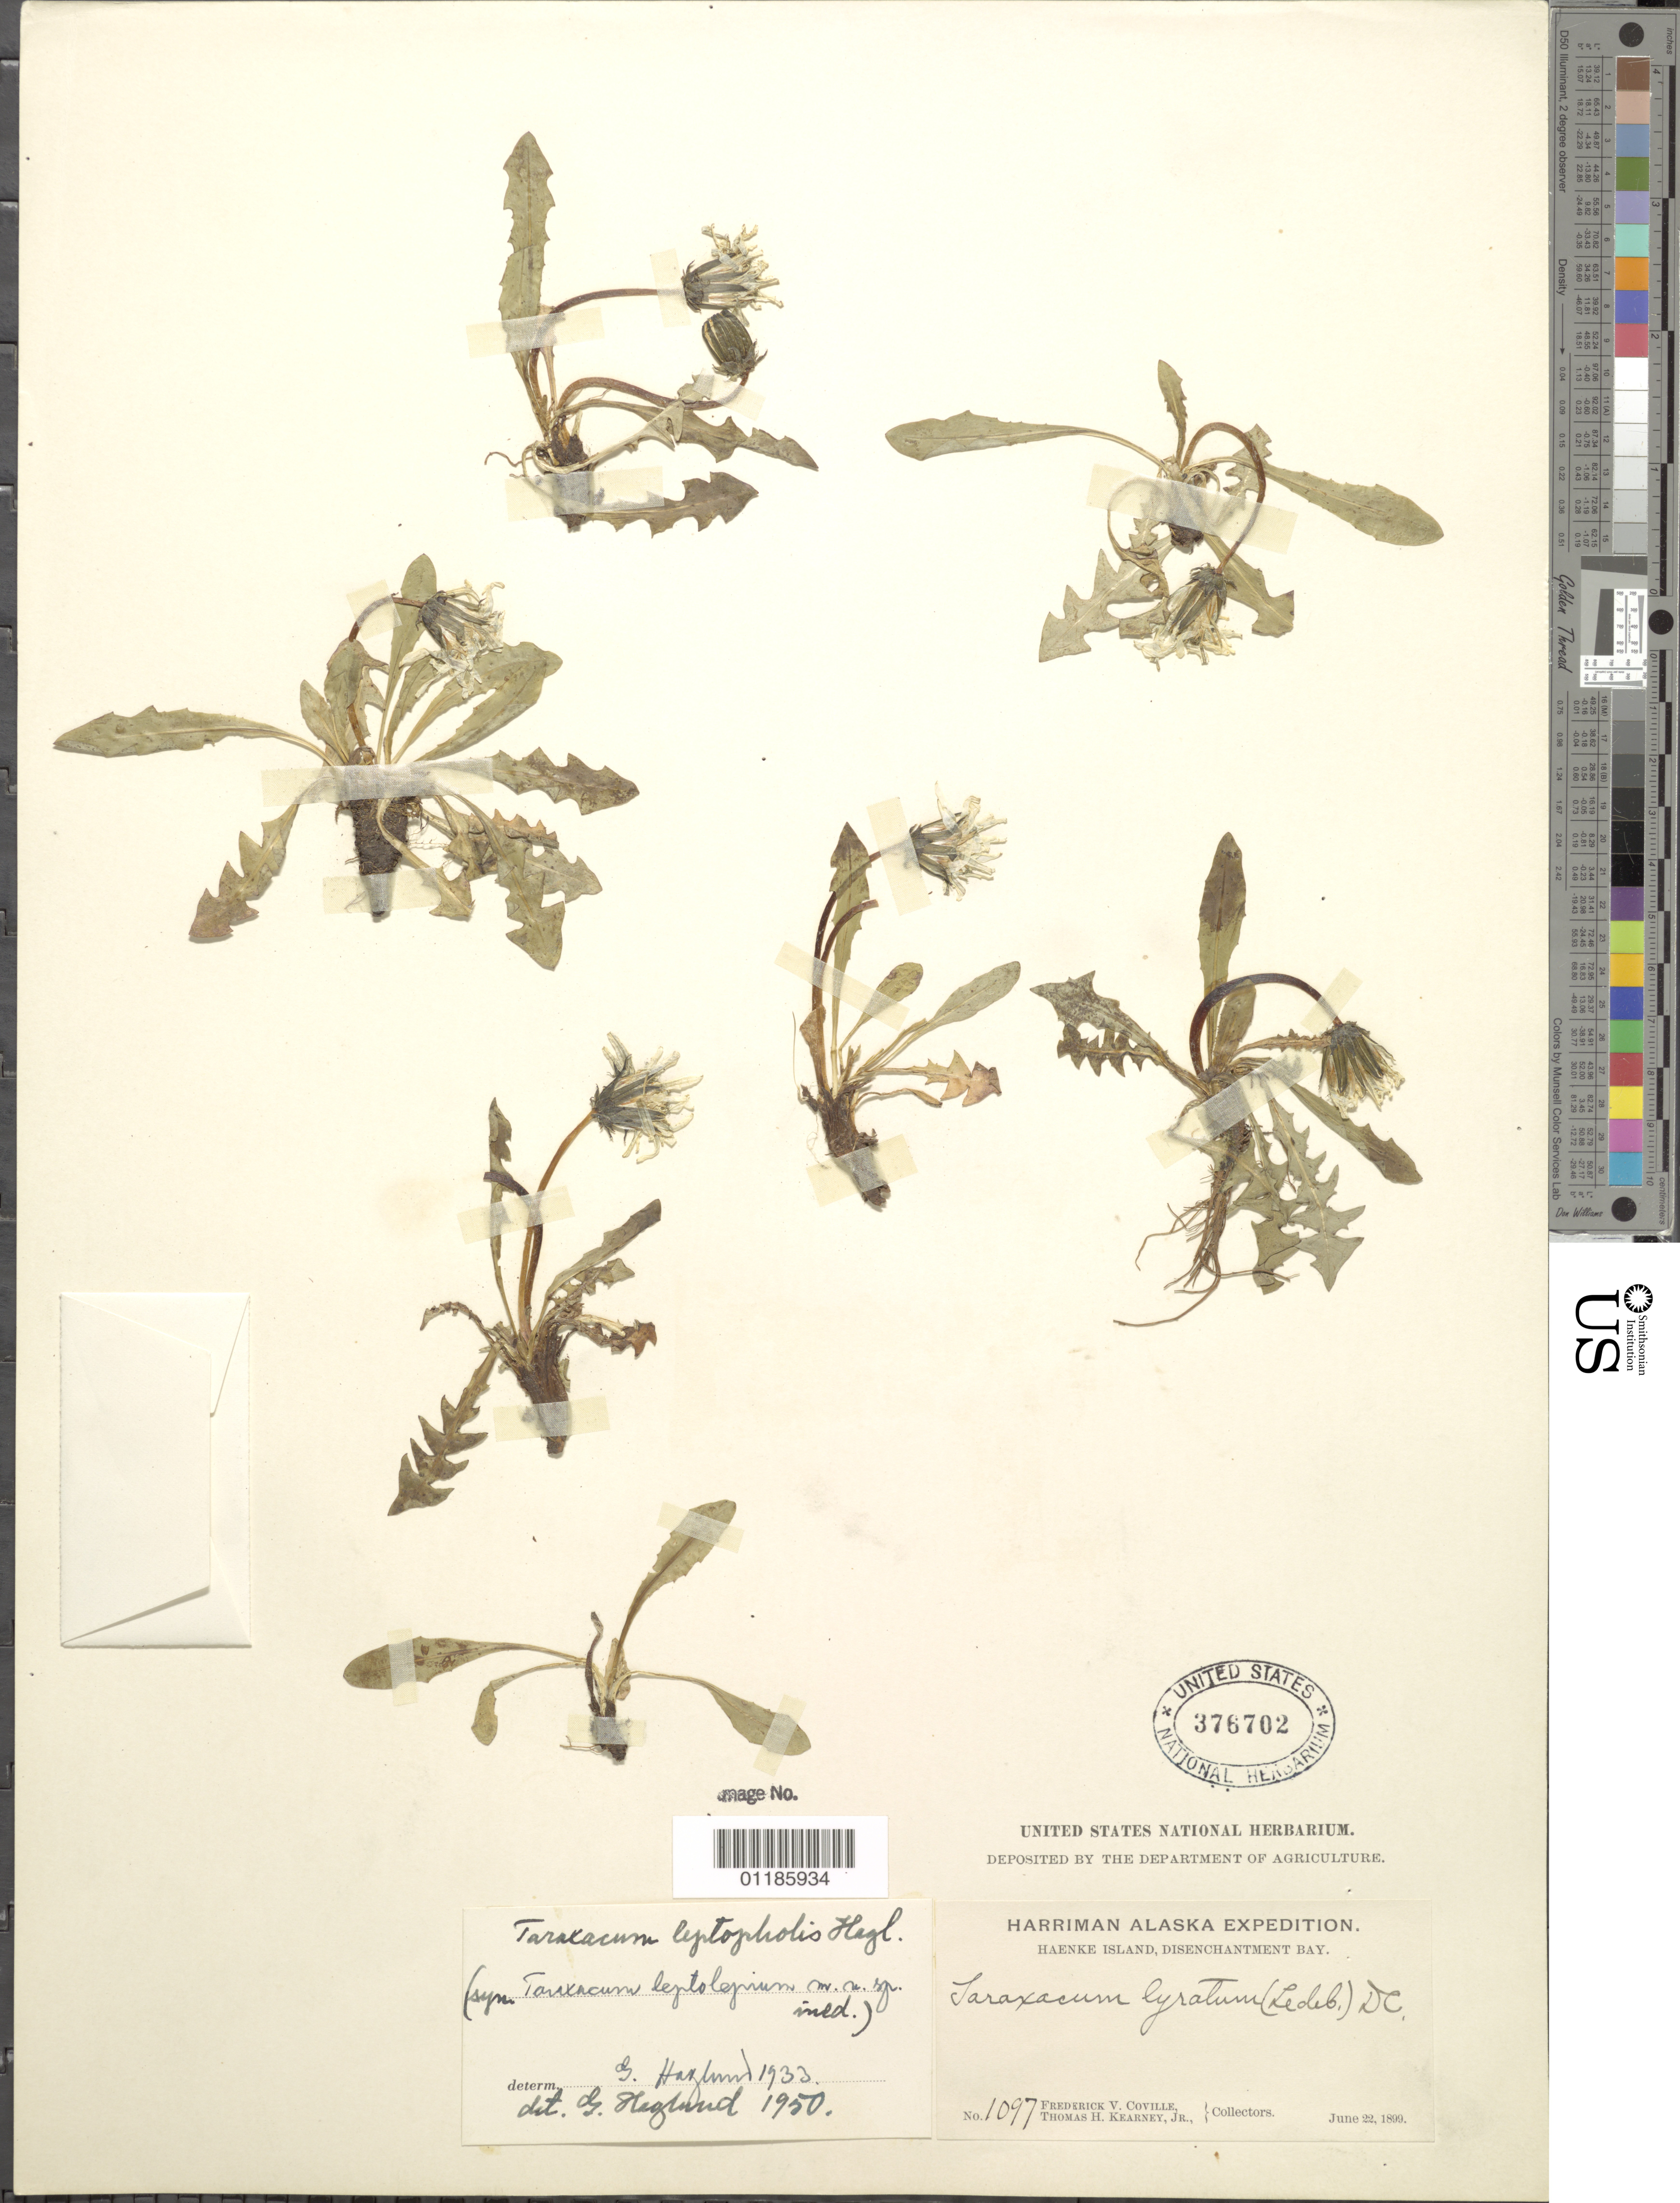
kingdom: Plantae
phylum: Tracheophyta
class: Magnoliopsida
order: Asterales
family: Asteraceae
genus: Taraxacum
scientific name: Taraxacum lyratum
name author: (Ledeb.) DC.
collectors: F. V. Coville & T. H. Kearney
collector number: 1097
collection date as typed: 22 Jun 1899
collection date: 1899-06-22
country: United States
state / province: Alaska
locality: Haenke Island,Disenchantment Bay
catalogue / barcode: US 376702